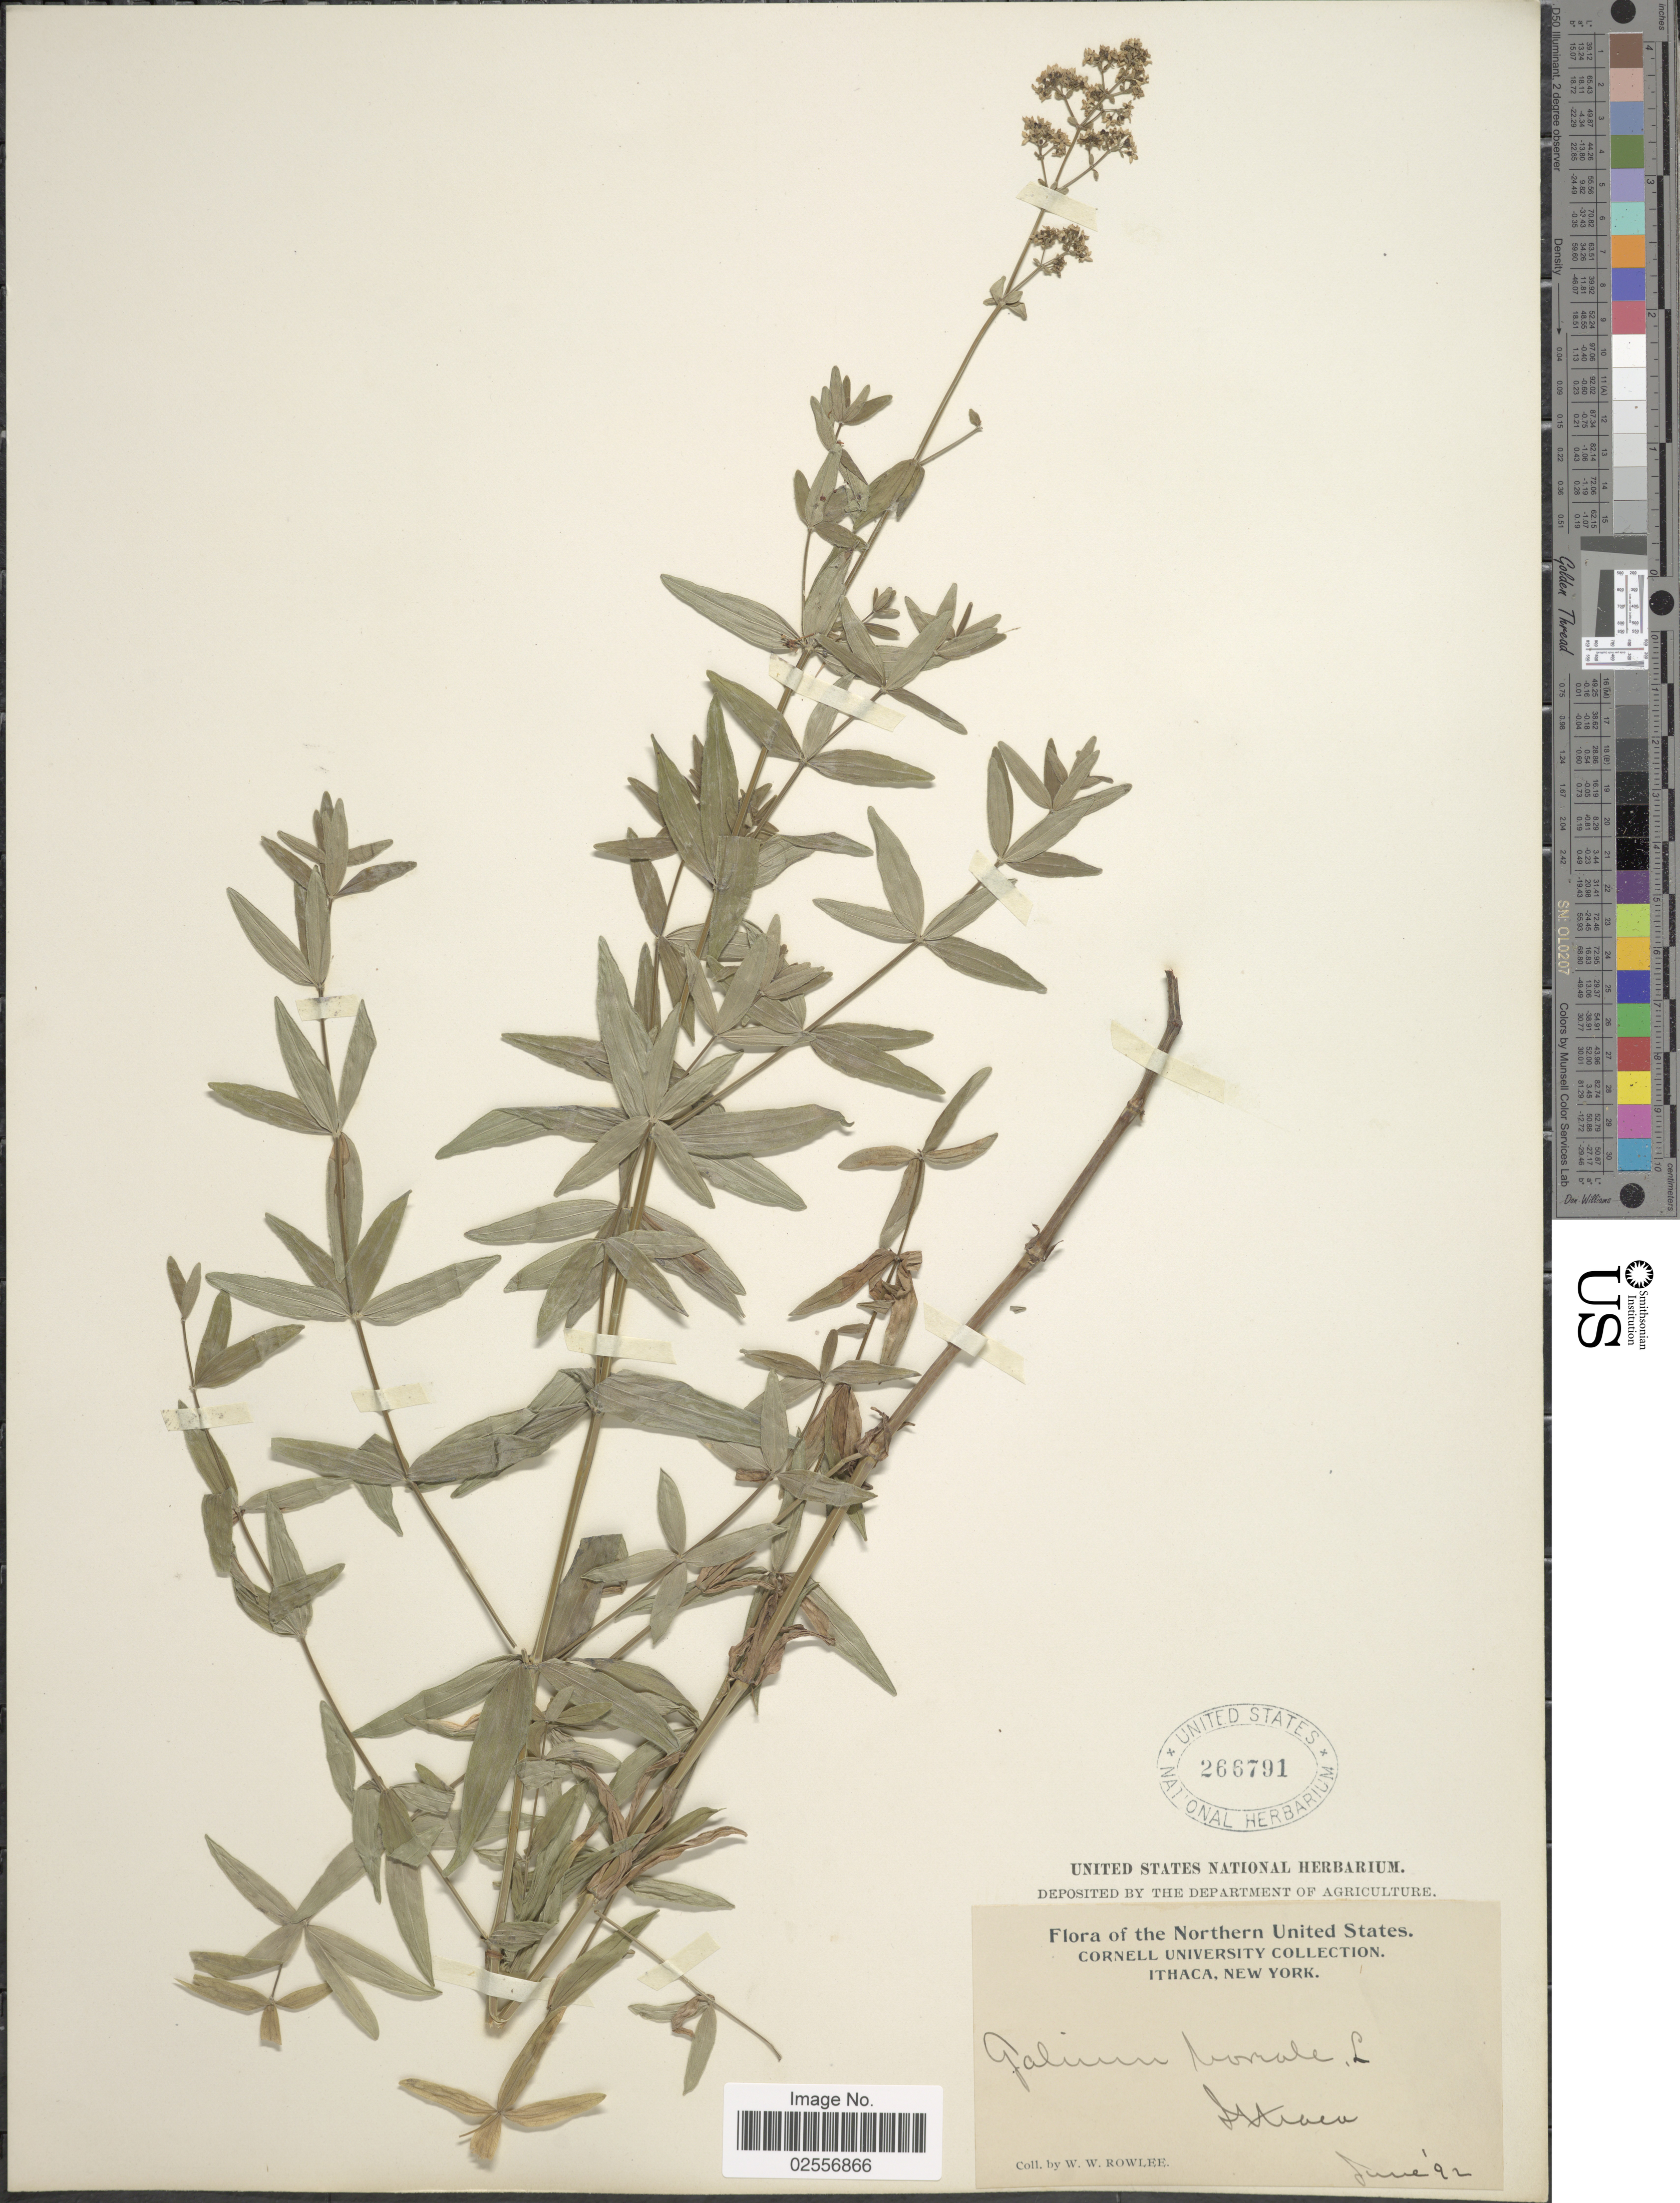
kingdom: Plantae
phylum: Tracheophyta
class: Magnoliopsida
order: Gentianales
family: Rubiaceae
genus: Galium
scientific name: Galium boreale L.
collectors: W. W. Rowlee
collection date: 1892-06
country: United States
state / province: New York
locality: Ithaca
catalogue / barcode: US 266791